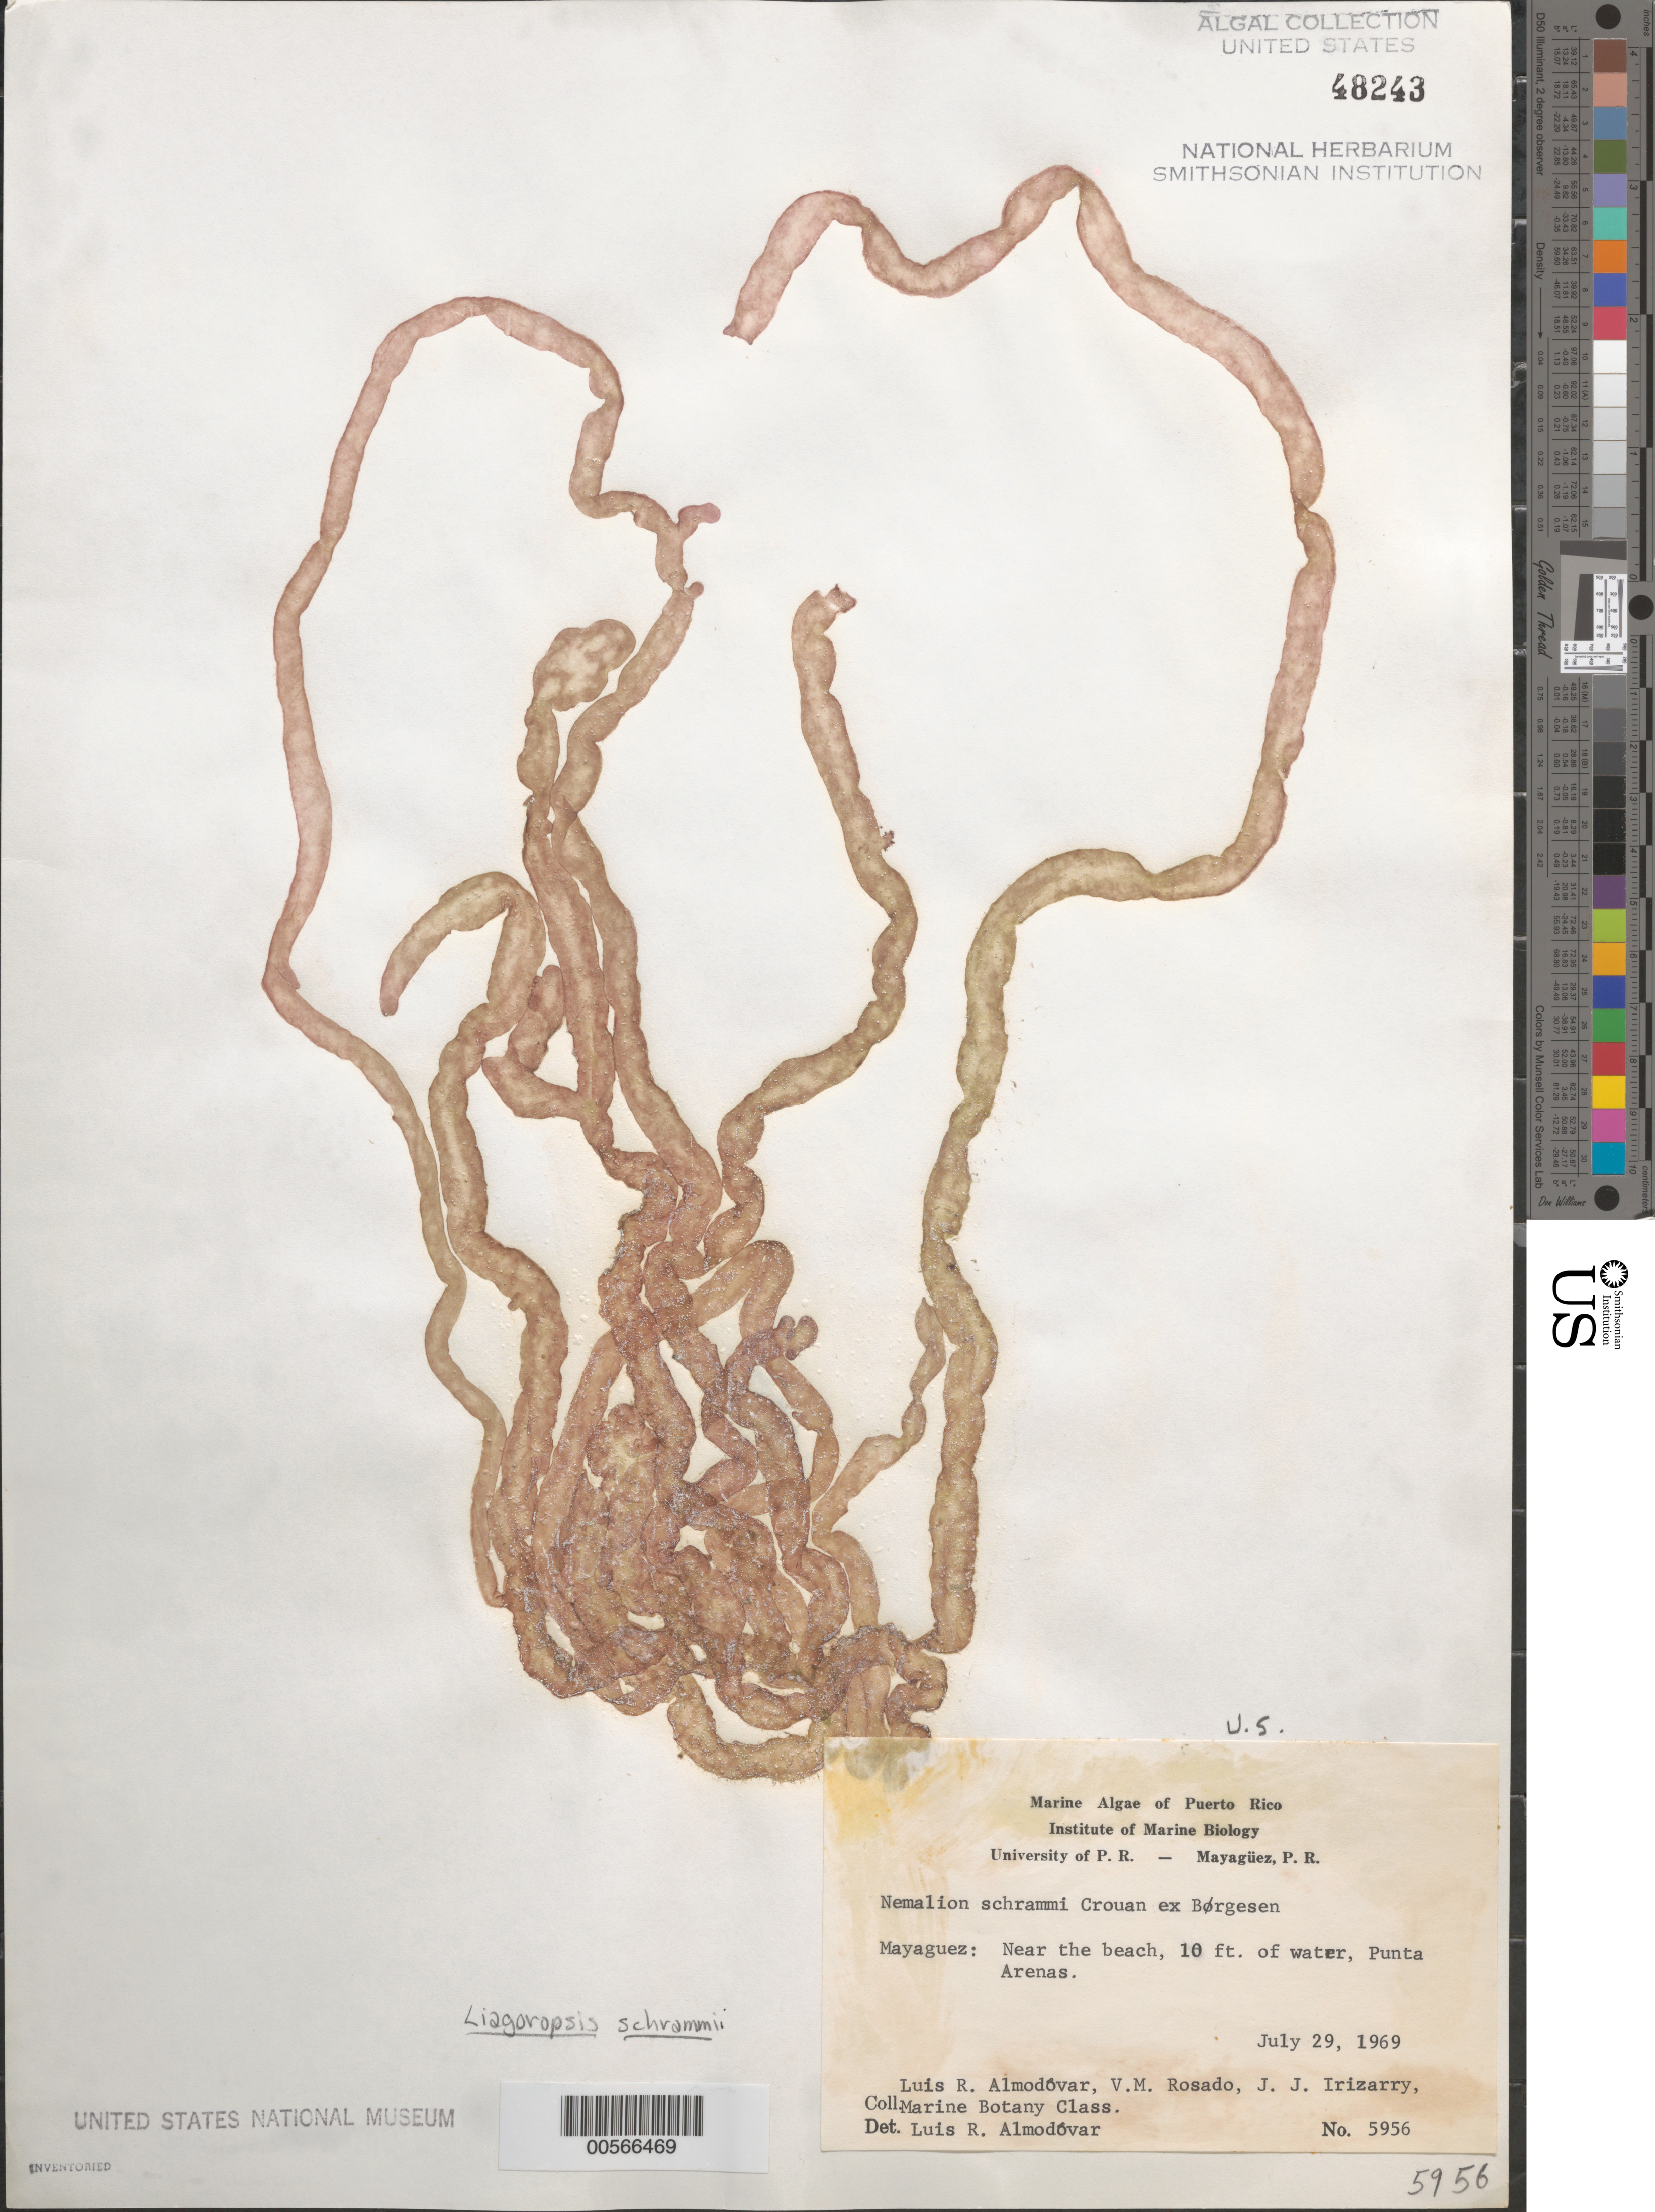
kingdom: Plantae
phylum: Rhodophyta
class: Florideophyceae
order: Nemaliales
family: Liagoraceae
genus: Liagoropsis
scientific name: Liagoropsis schrammii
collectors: L. Almodovar, V. Rosado, J. Irizarry & Marine Botany Class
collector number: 5956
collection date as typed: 29 Jul 1969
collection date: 1969-07-29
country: Puerto Rico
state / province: Mayaguez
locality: Punta arenas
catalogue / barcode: US 48243